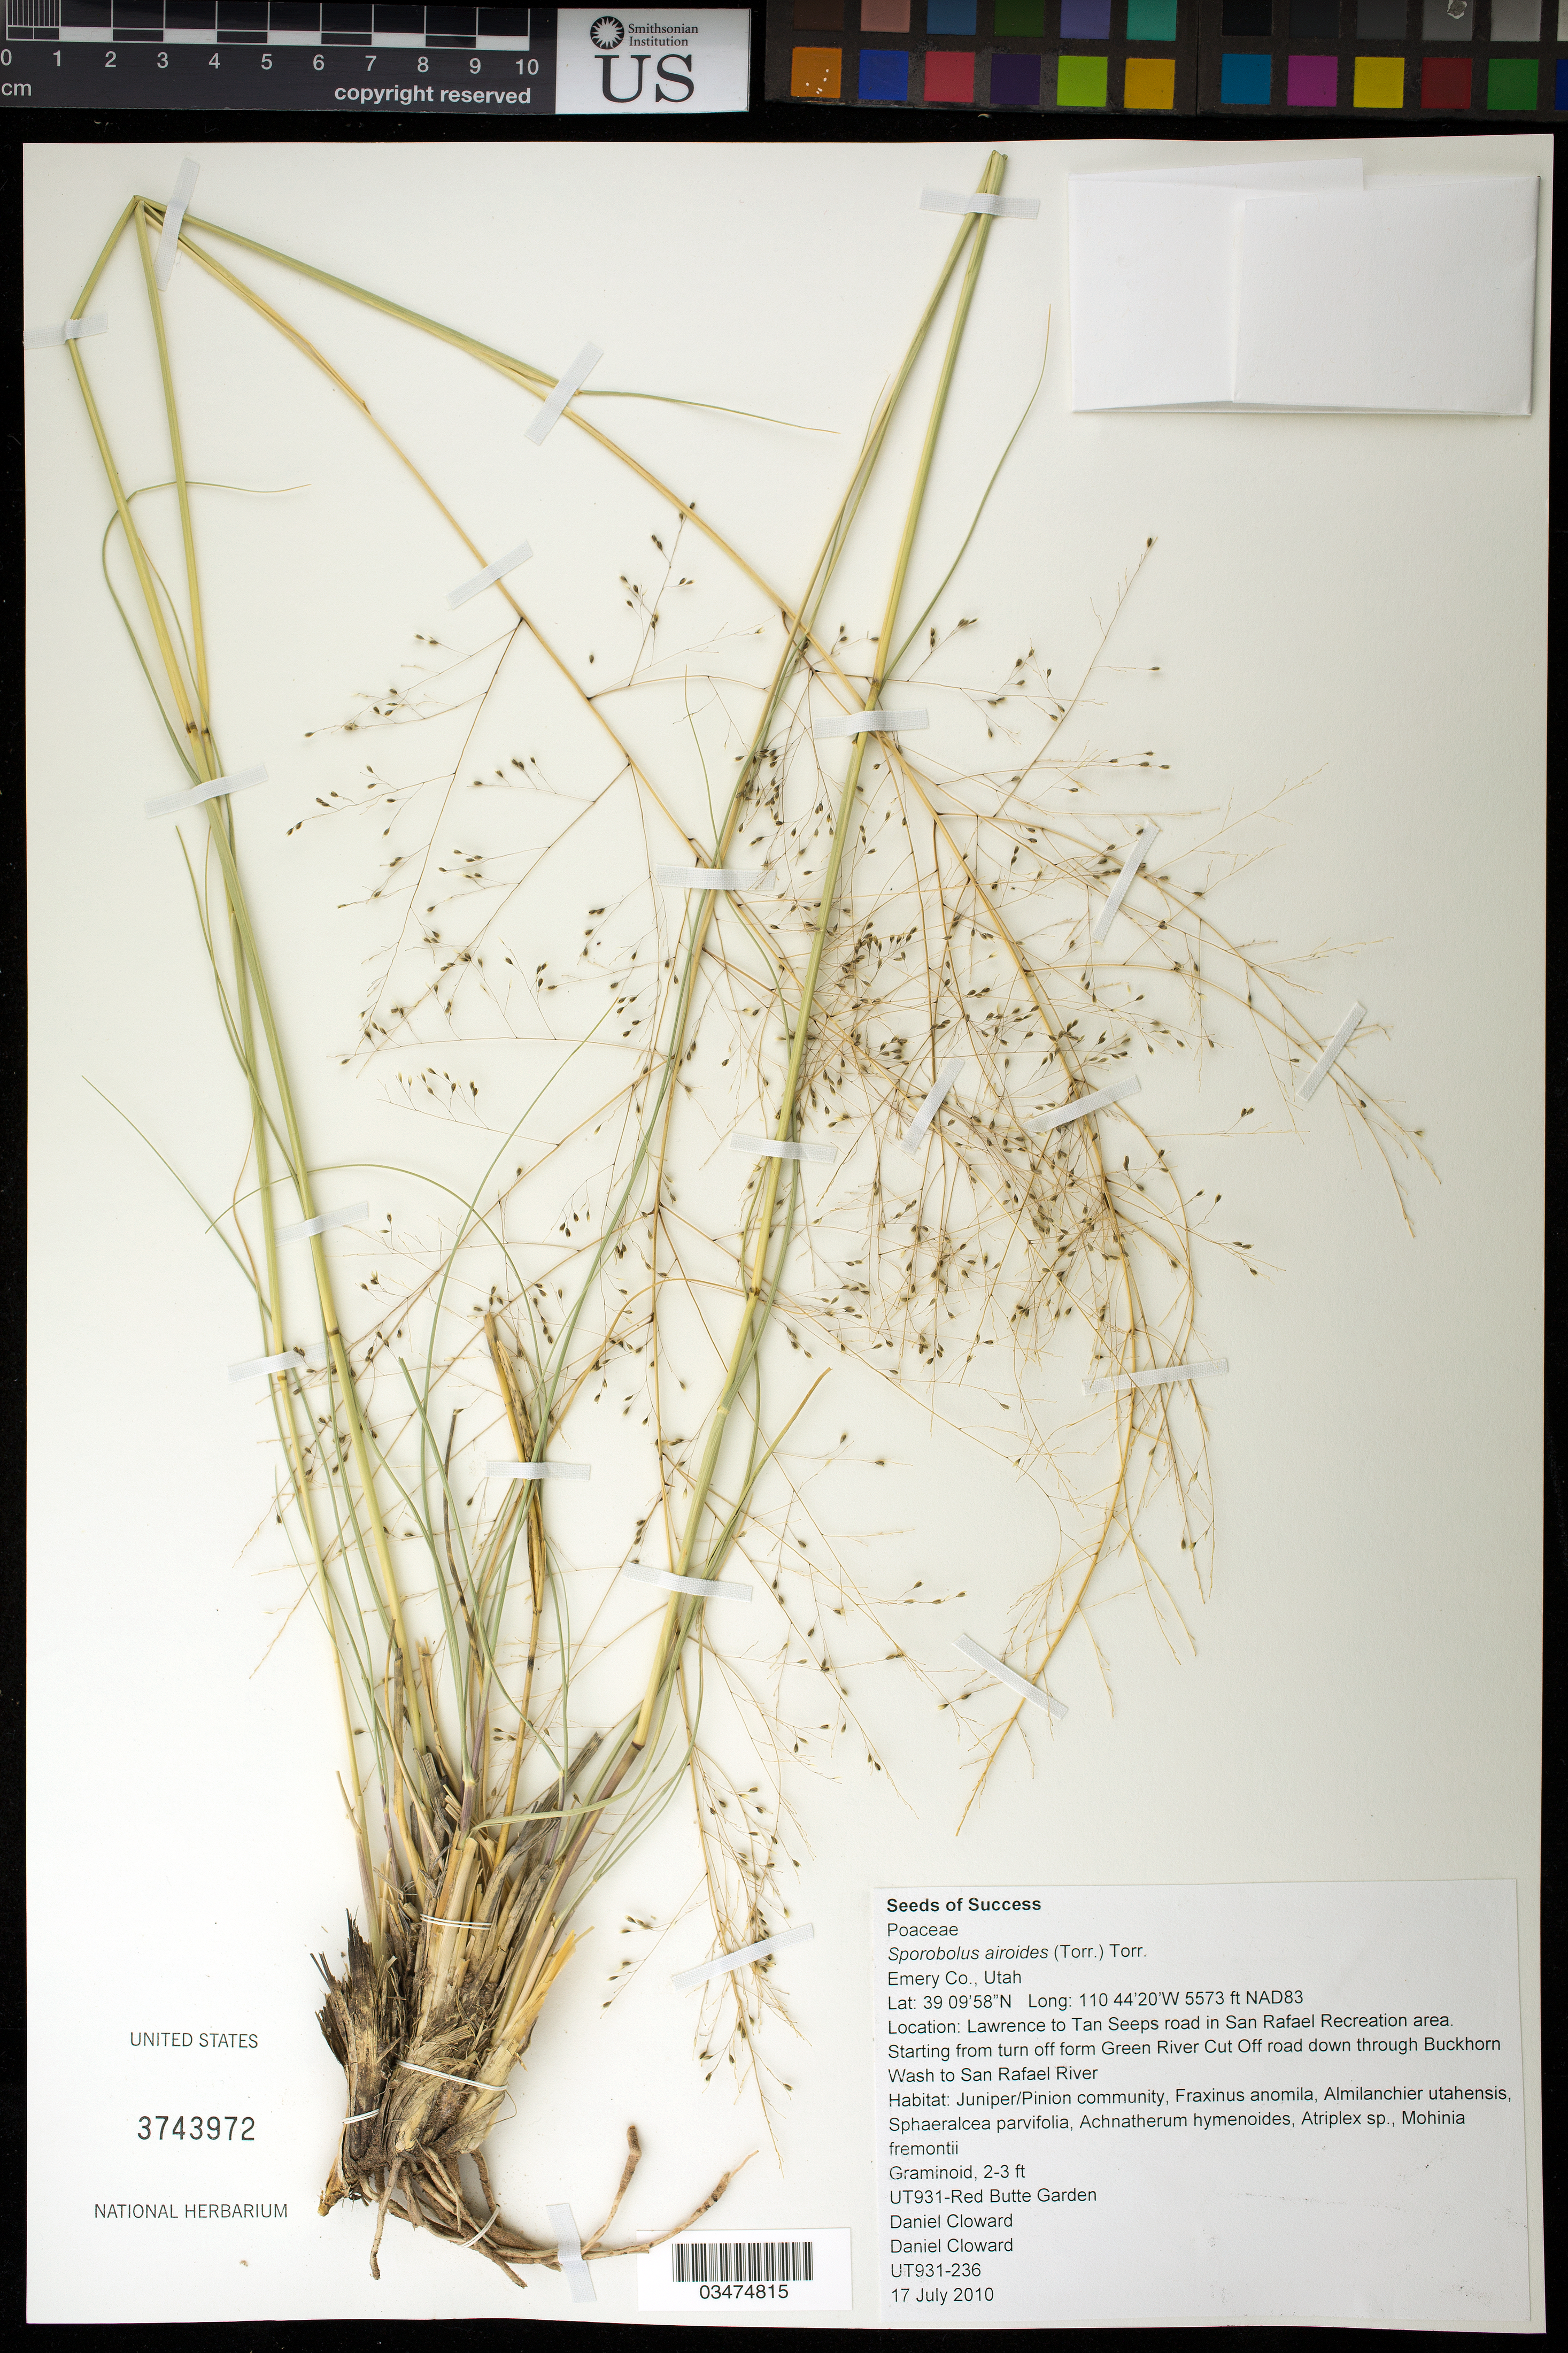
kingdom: Plantae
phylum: Tracheophyta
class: Liliopsida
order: Poales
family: Poaceae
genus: Sporobolus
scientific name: Sporobolus airoides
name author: (Torr.) Torr.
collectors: D. Cloward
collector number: UT931-236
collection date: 2010-07-17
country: United States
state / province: Utah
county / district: Emery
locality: Near San Rafael River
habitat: Juniper- Pinion community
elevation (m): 1699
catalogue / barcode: US 3743972